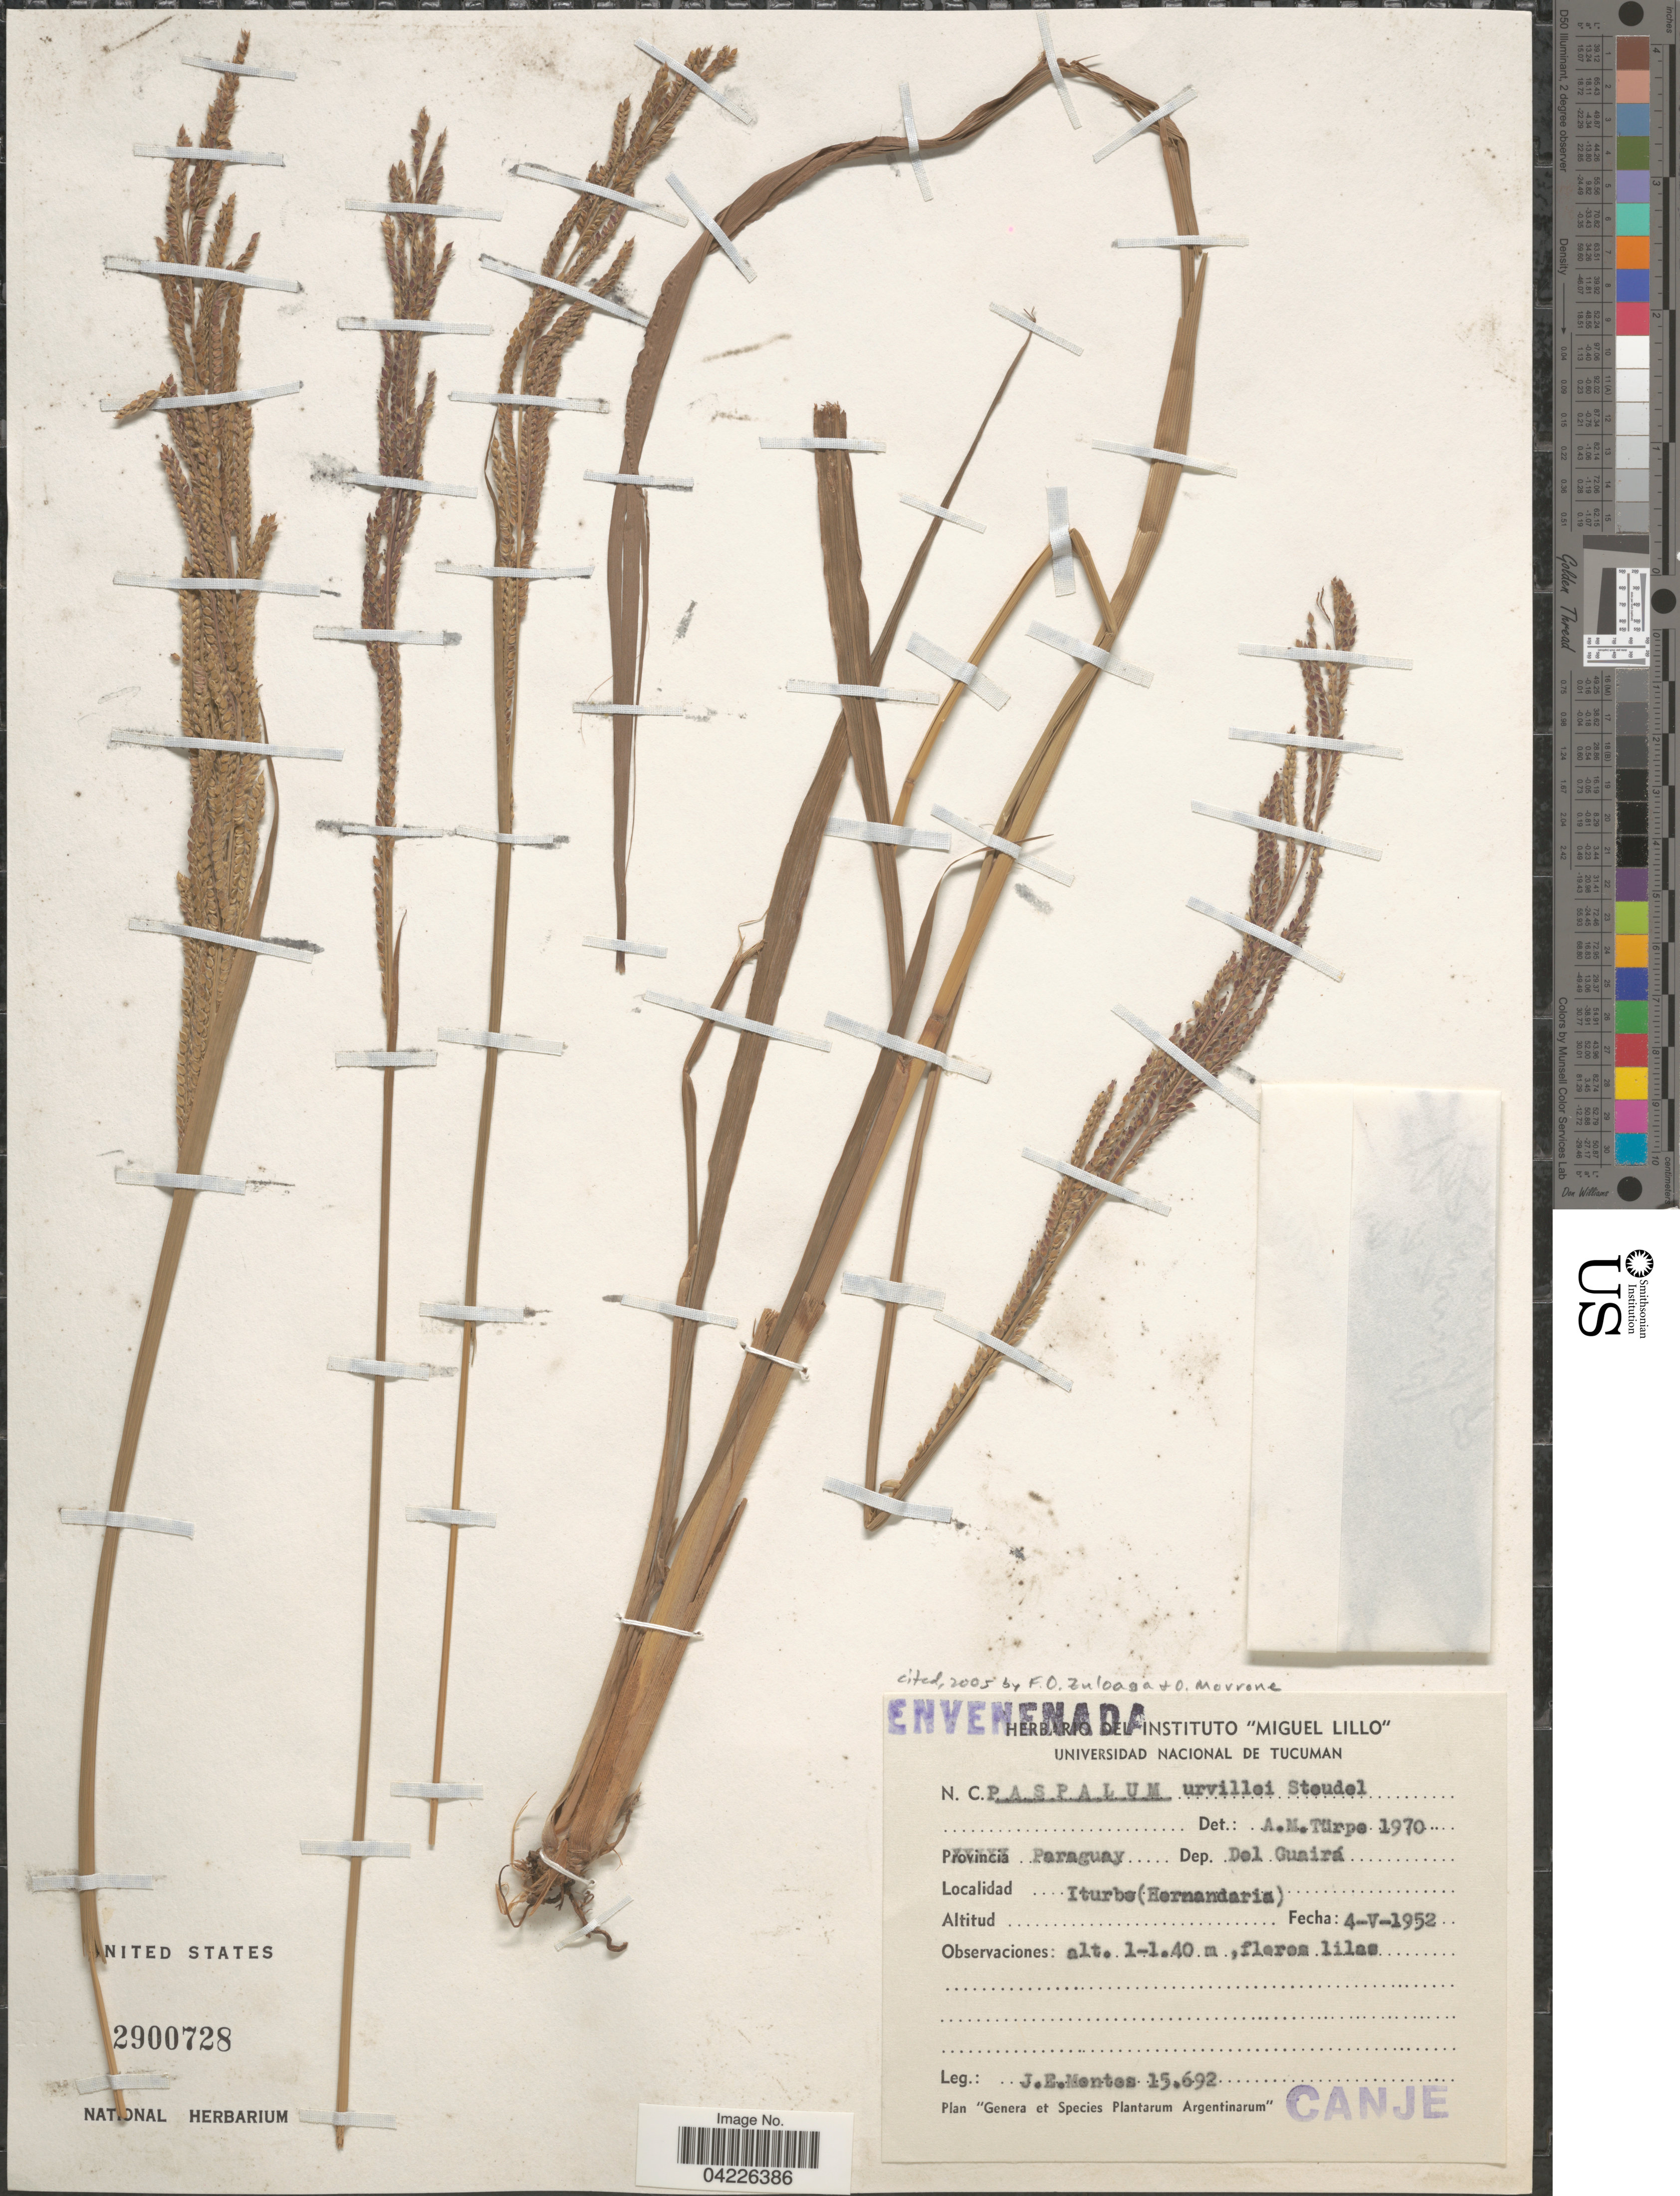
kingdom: Plantae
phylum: Tracheophyta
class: Liliopsida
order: Poales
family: Poaceae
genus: Paspalum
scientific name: Paspalum urvillei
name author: Steud.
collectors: J. E. Montes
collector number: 15692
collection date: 1952-05-04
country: Paraguay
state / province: Guaira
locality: Dep. Del Guairá. Iturbe (Hernandaria).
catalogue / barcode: US 2900728